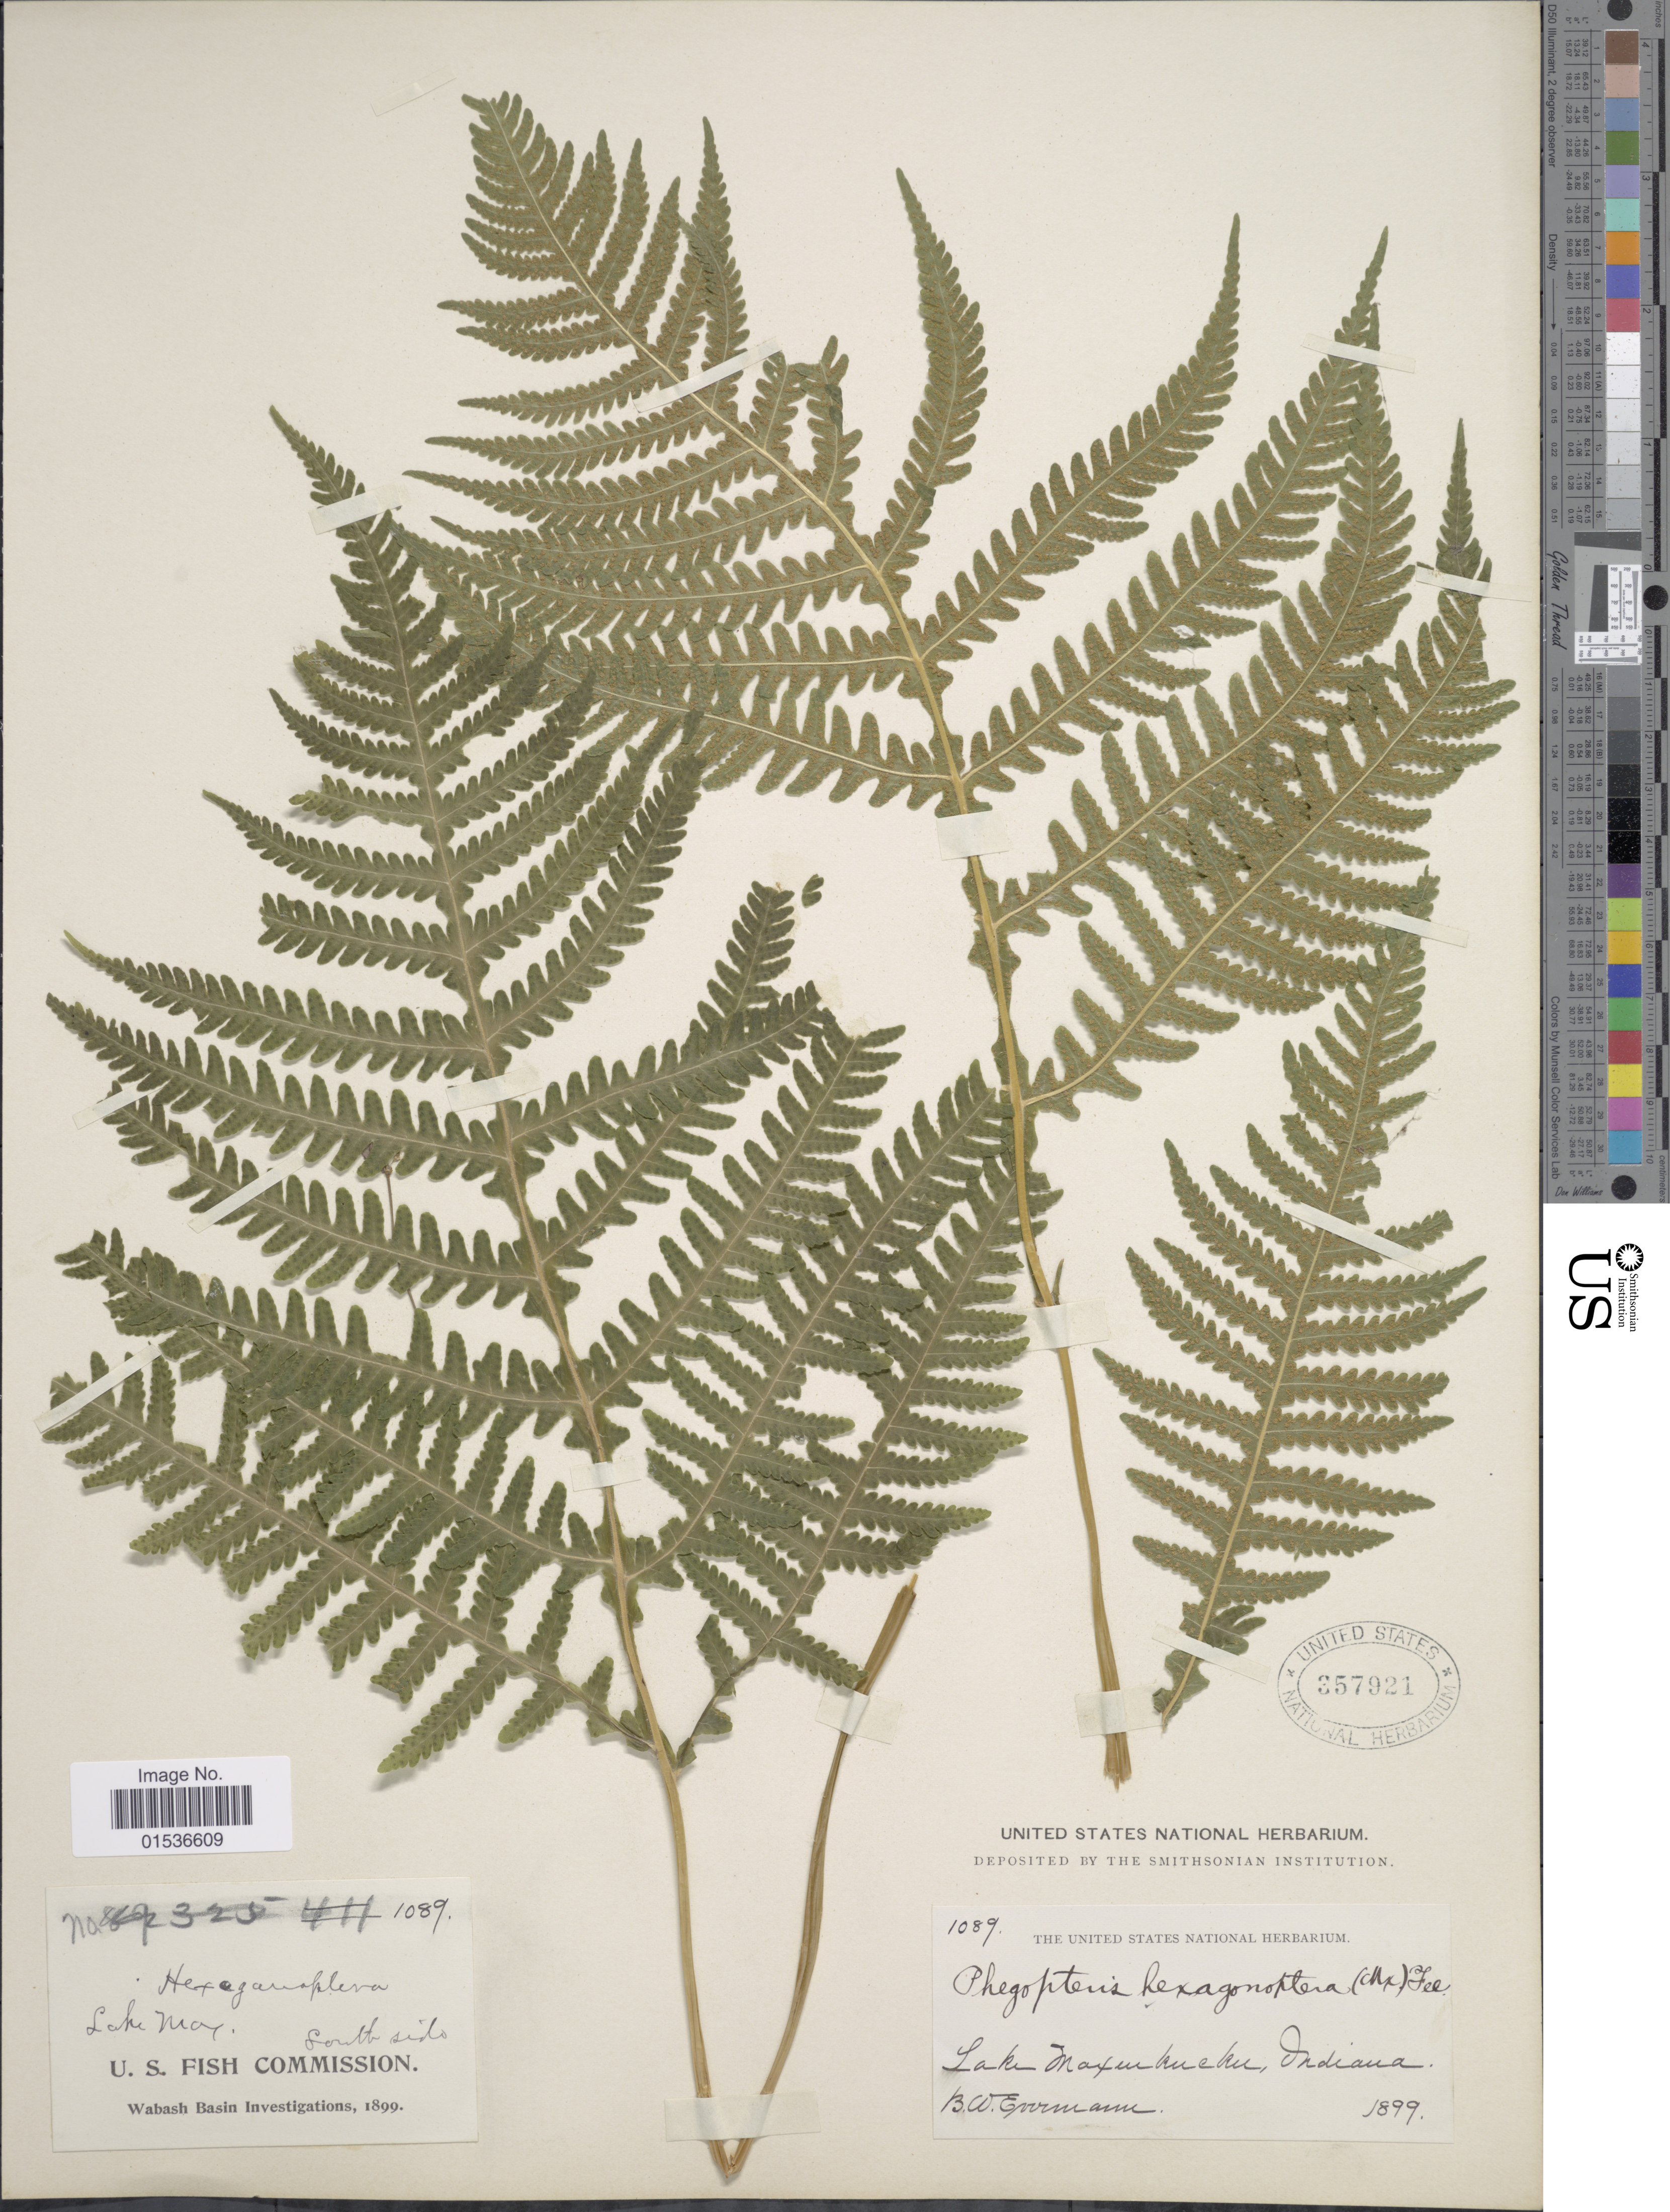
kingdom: Plantae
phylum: Tracheophyta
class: Polypodiopsida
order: Polypodiales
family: Thelypteridaceae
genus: Phegopteris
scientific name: Phegopteris hexagonoptera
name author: (Michx.) Fée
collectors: B. W. Evermann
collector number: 1089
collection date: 1899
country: United States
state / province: Indiana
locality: Lake Maxinkuckee, Indiana.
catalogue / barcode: US 357921